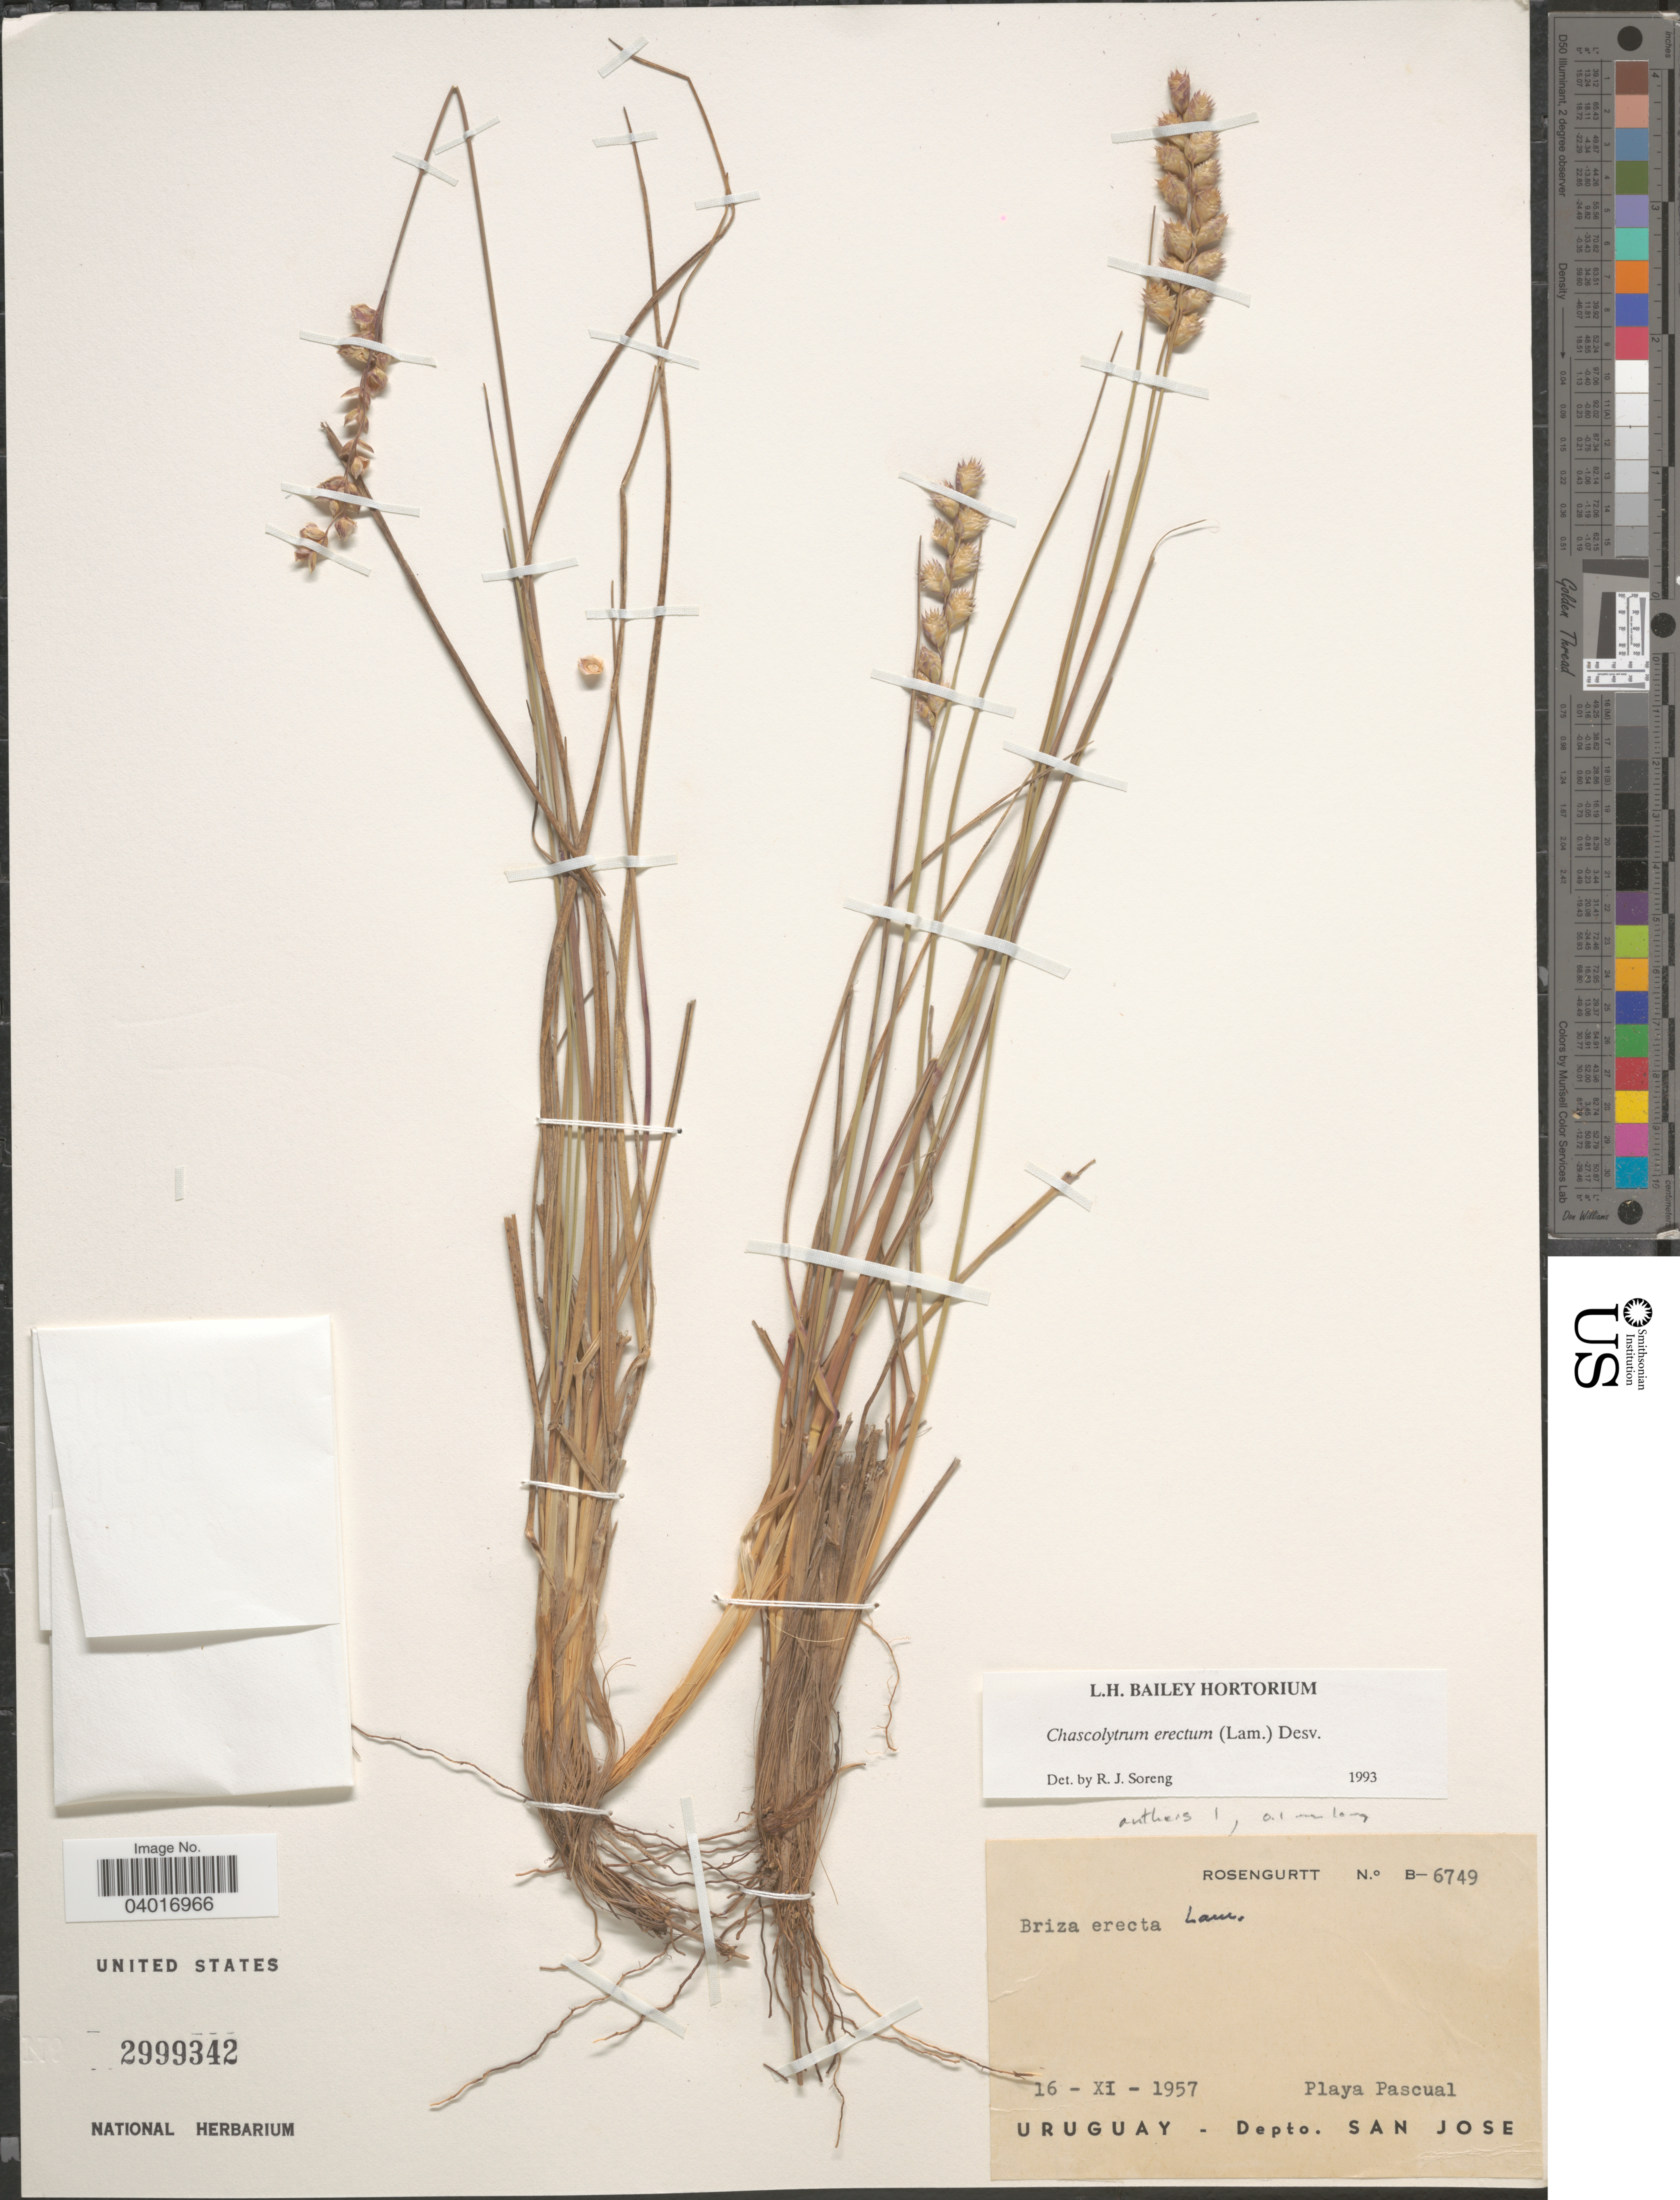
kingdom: Plantae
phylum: Tracheophyta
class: Liliopsida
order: Poales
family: Poaceae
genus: Chascolytrum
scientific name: Chascolytrum erectum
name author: (Lam.) Desv.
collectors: Rosengurtt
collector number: B-6749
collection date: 1957-11-16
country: Uruguay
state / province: San Jose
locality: Playa Pascual. Depto. San Jose.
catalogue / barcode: US 2999342